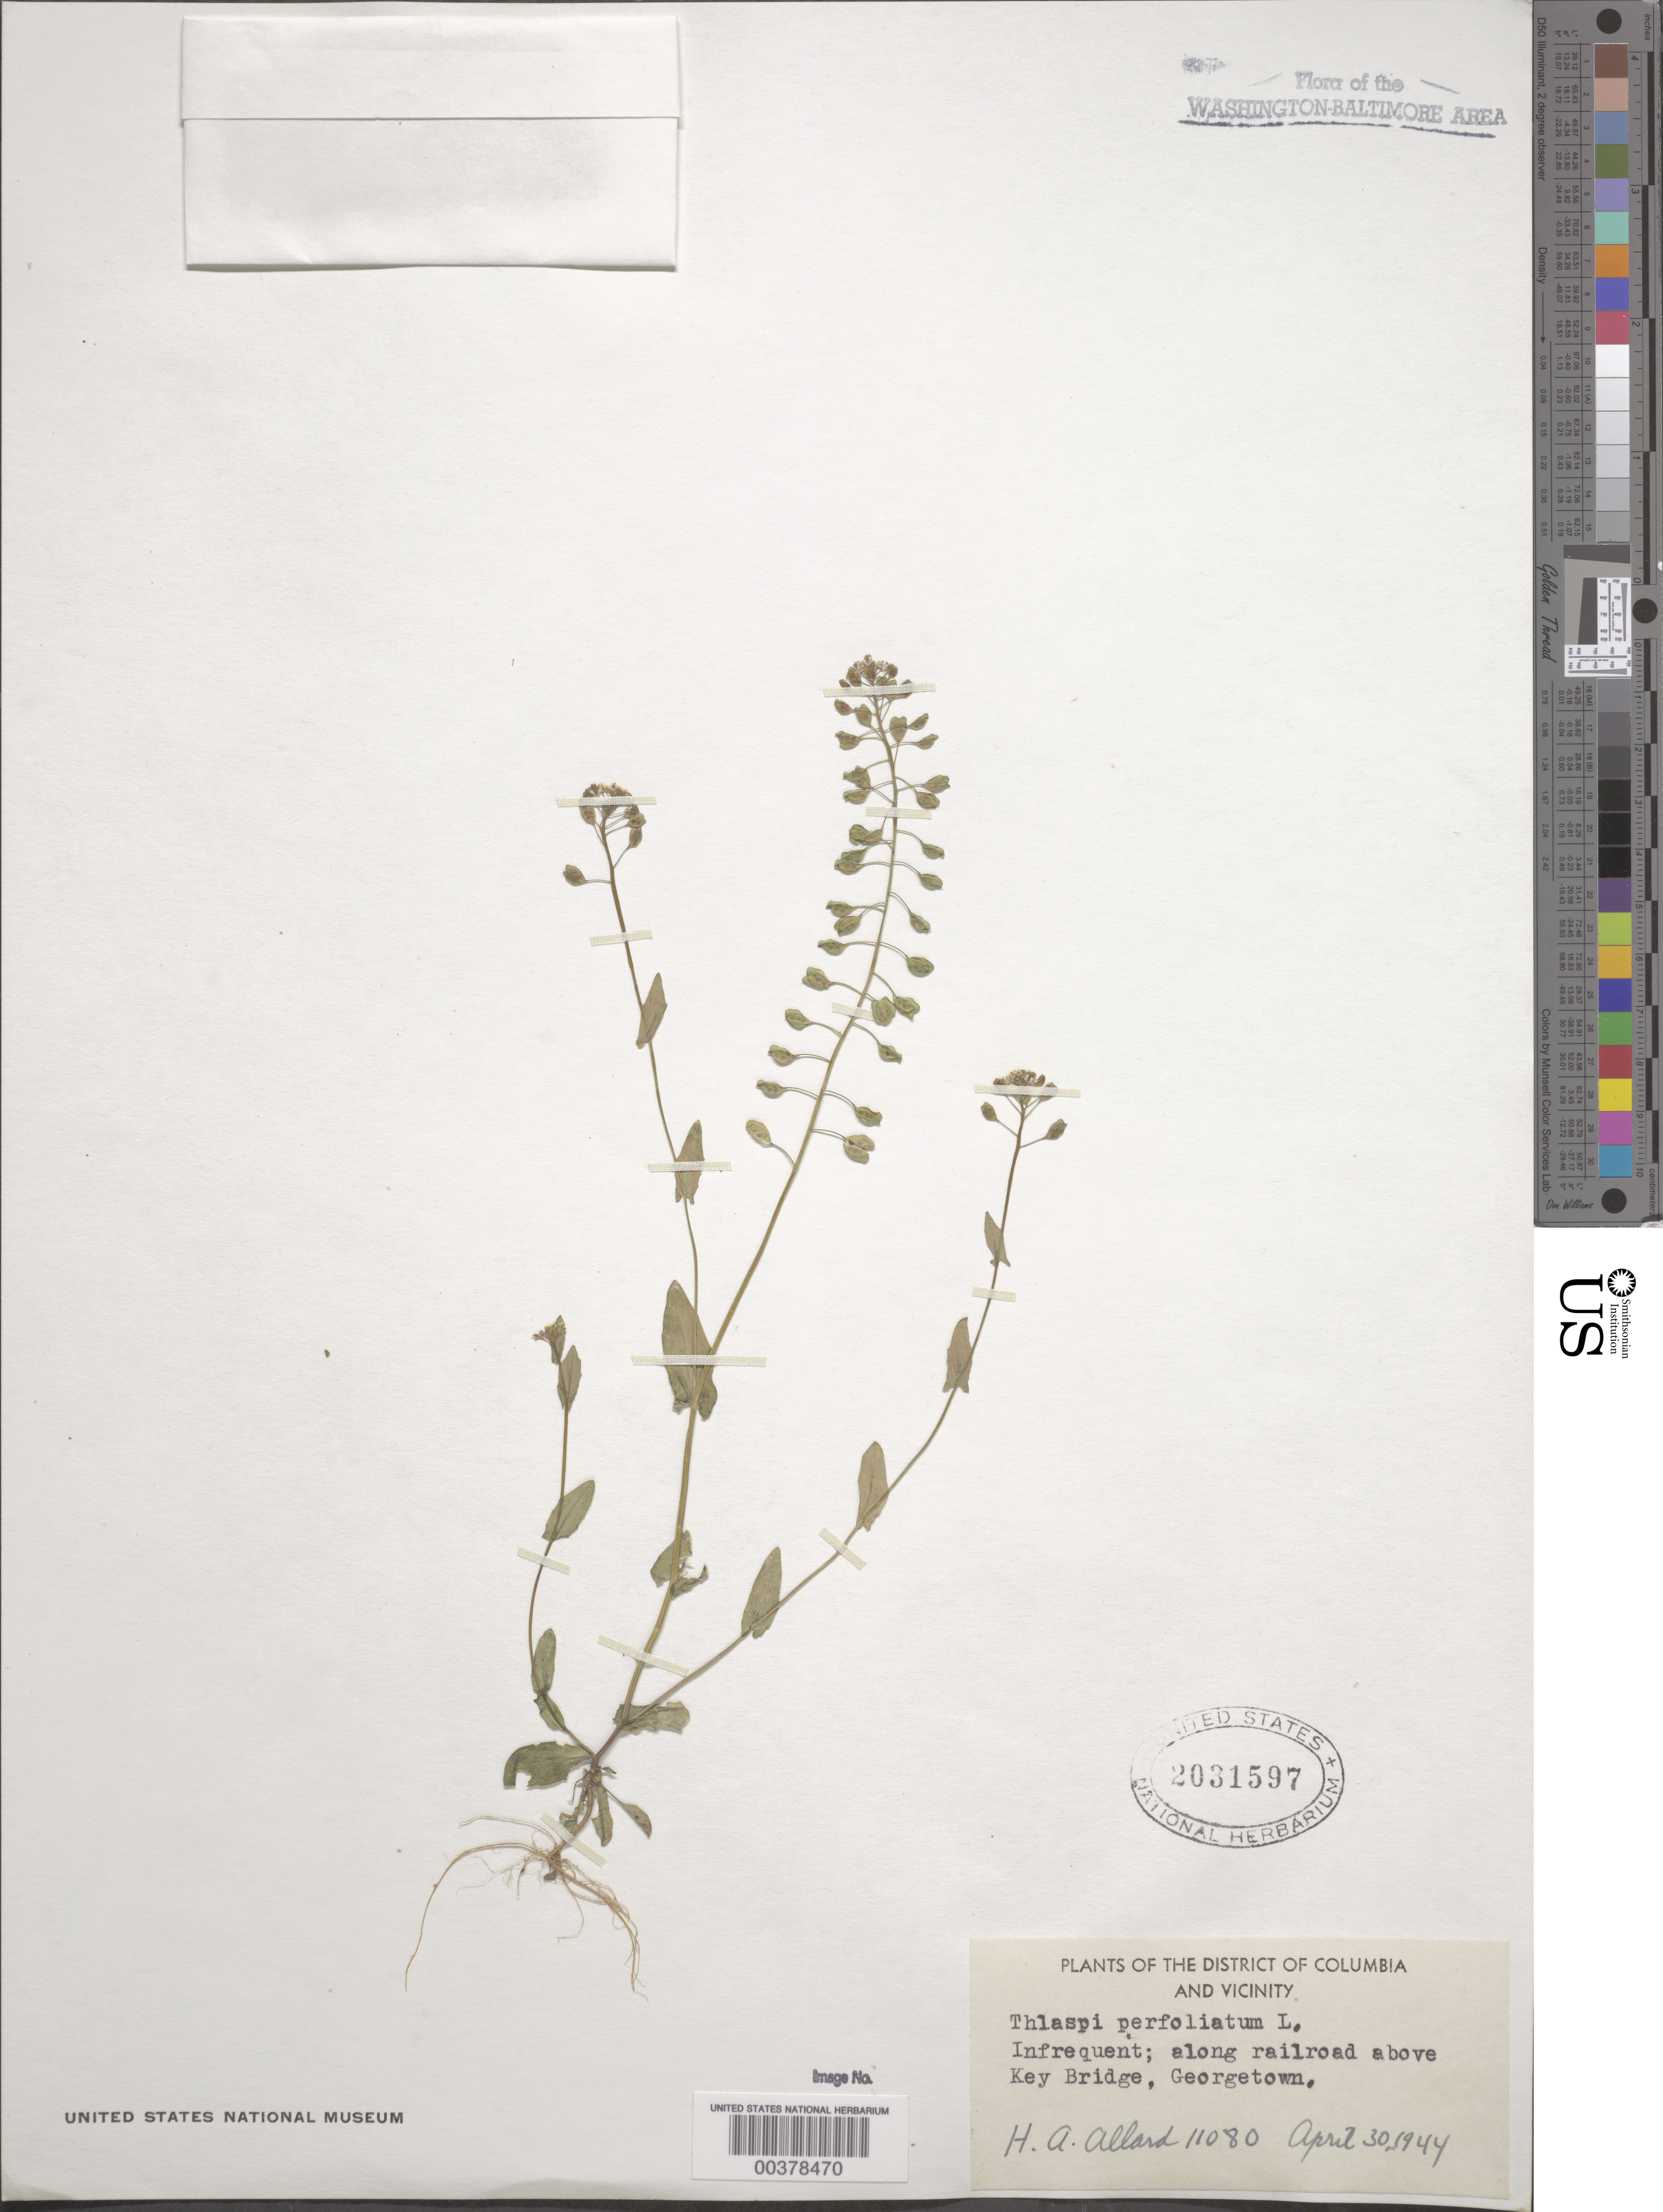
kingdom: Plantae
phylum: Tracheophyta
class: Magnoliopsida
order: Brassicales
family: Brassicaceae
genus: Microthlaspi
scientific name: Microthlaspi perfoliatum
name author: (L.) F.K. Mey.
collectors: H. A. Allard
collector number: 11080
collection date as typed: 30 Apr 1944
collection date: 1944-04-30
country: United States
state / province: District of Columbia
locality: Railroad above Key Bridge, Georgetown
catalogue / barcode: US 2031597